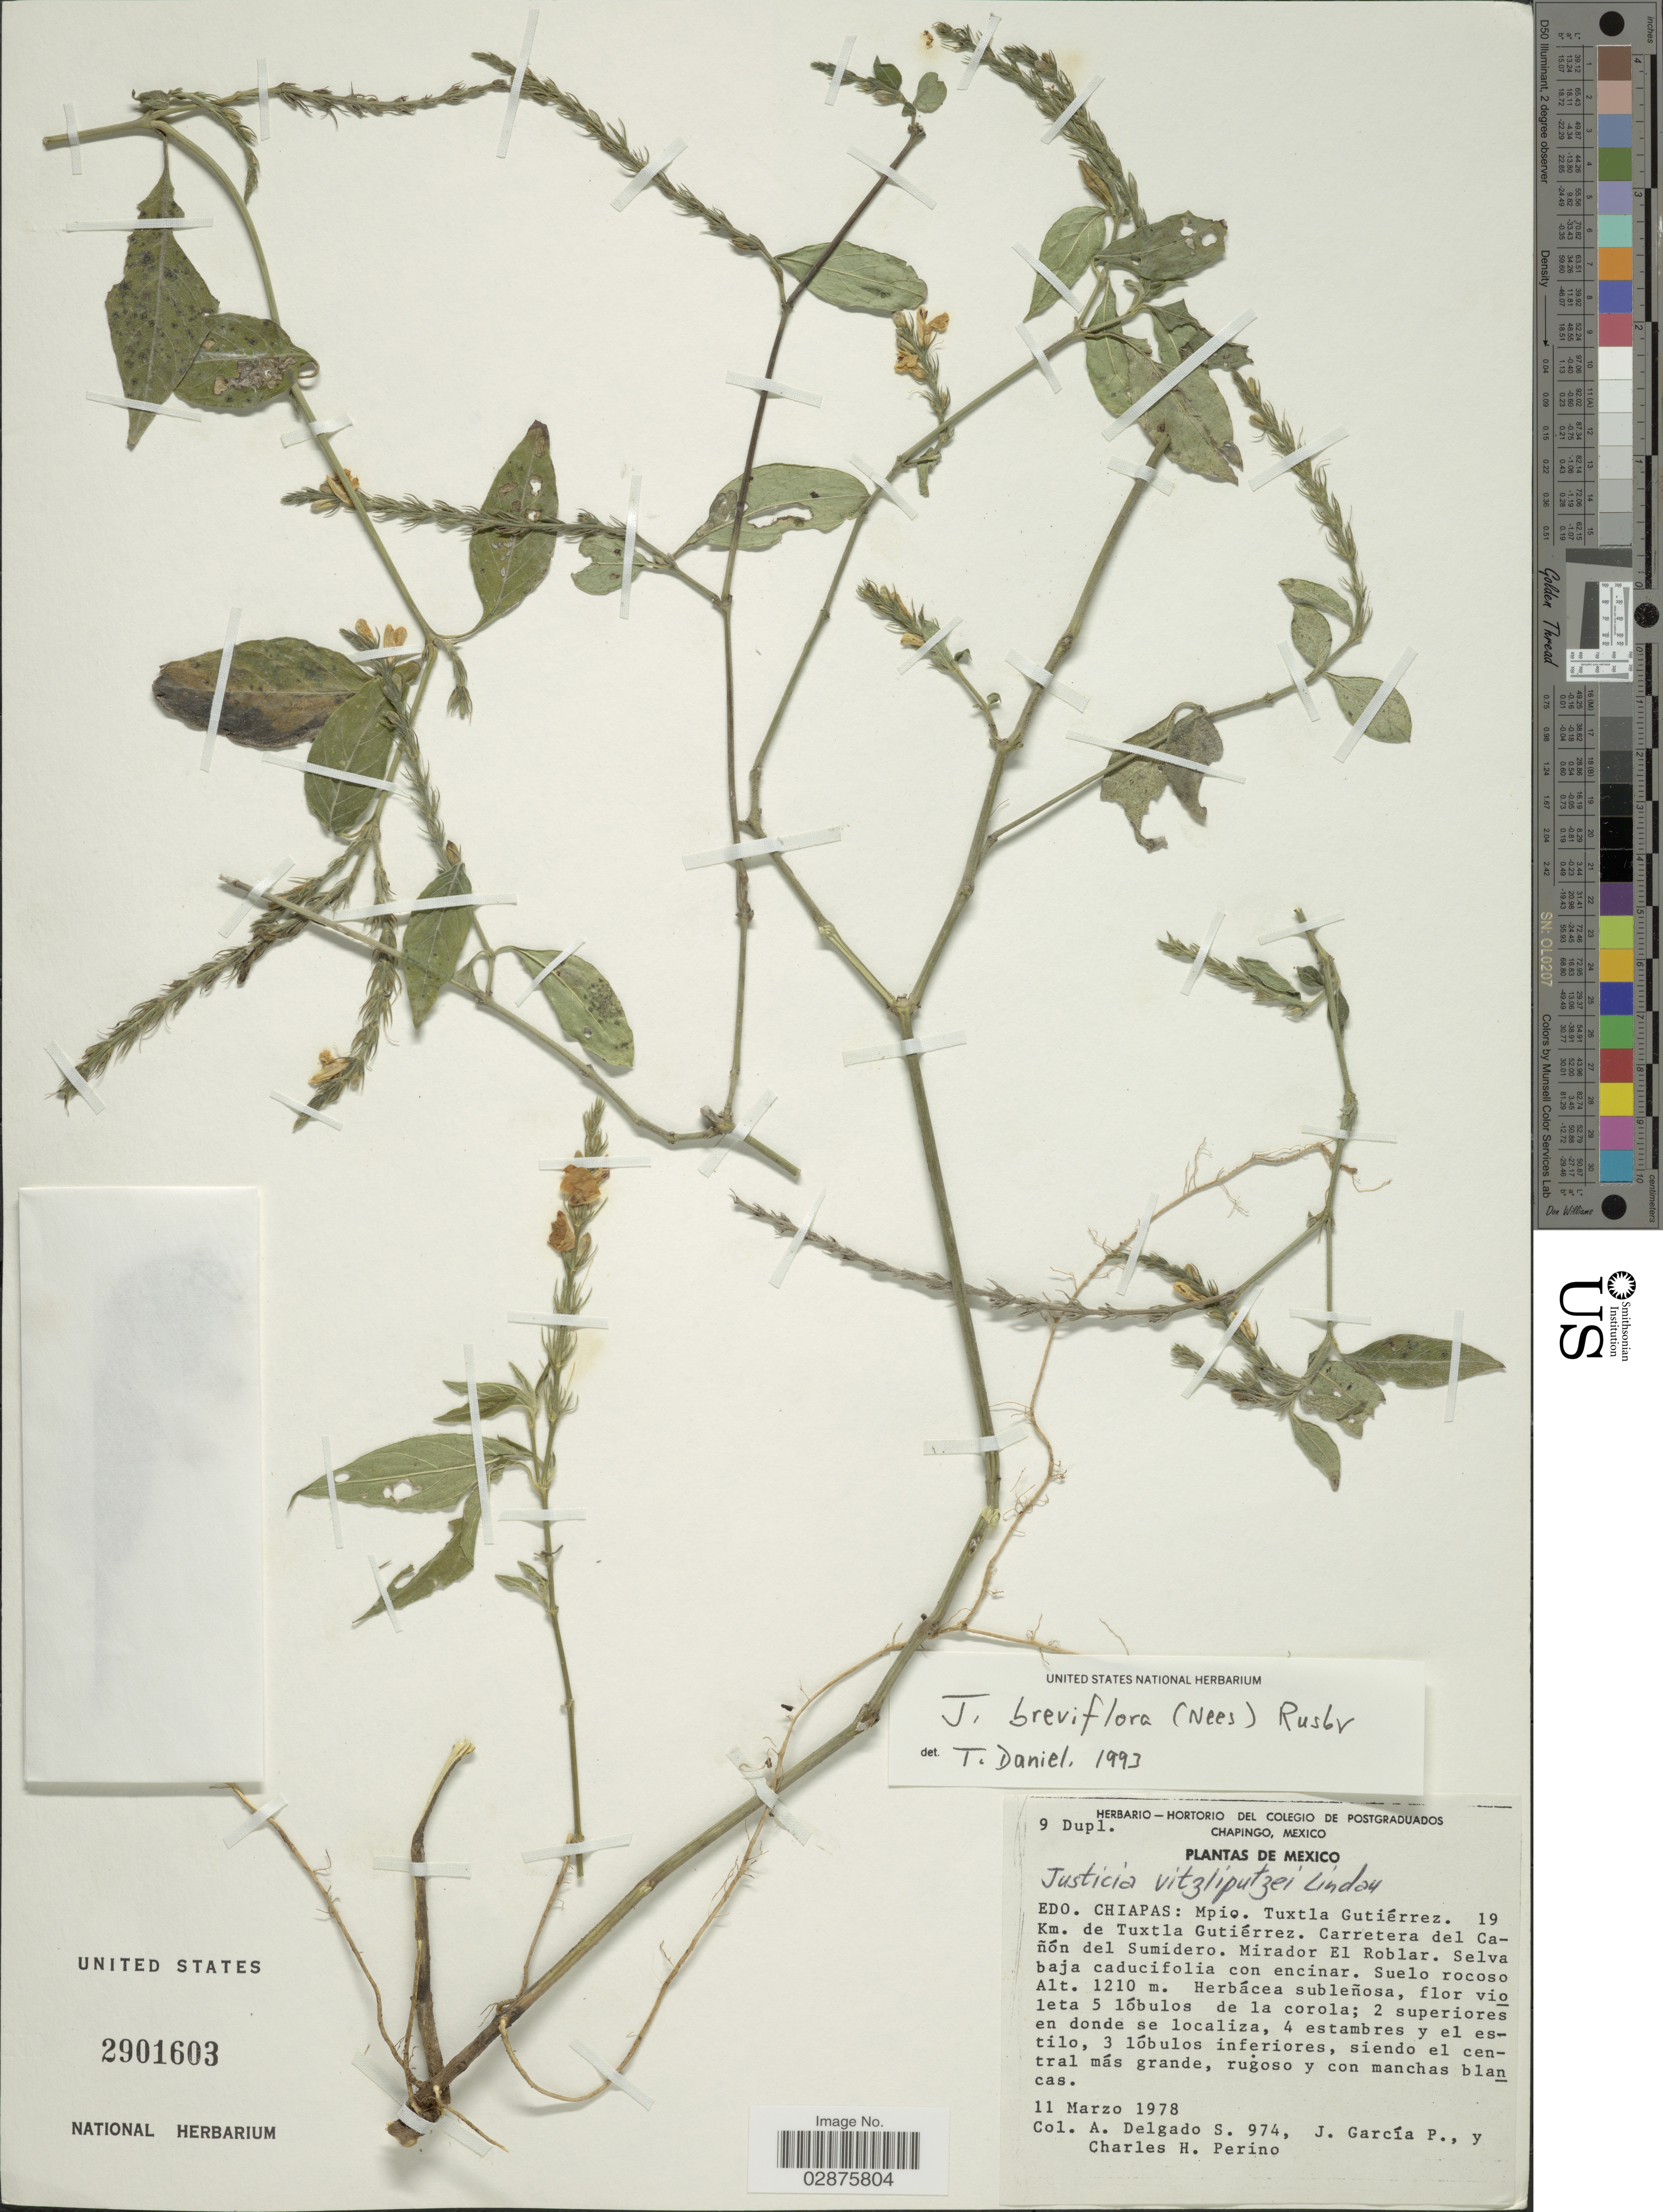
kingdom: Plantae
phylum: Tracheophyta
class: Magnoliopsida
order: Lamiales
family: Acanthaceae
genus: Justicia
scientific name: Justicia breviflora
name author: (Nees) Rusby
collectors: A. Delgado S., J. García-P. & C. Perino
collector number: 974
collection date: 1978-03-11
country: Mexico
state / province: Chiapas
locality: Mpio. Tuxtla Gutiérrez, 19 Km. de Tuxtla Gutiérrez, Carretera del Cañón del Sumidero, Mirador El Roblar.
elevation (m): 1210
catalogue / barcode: US 2901603